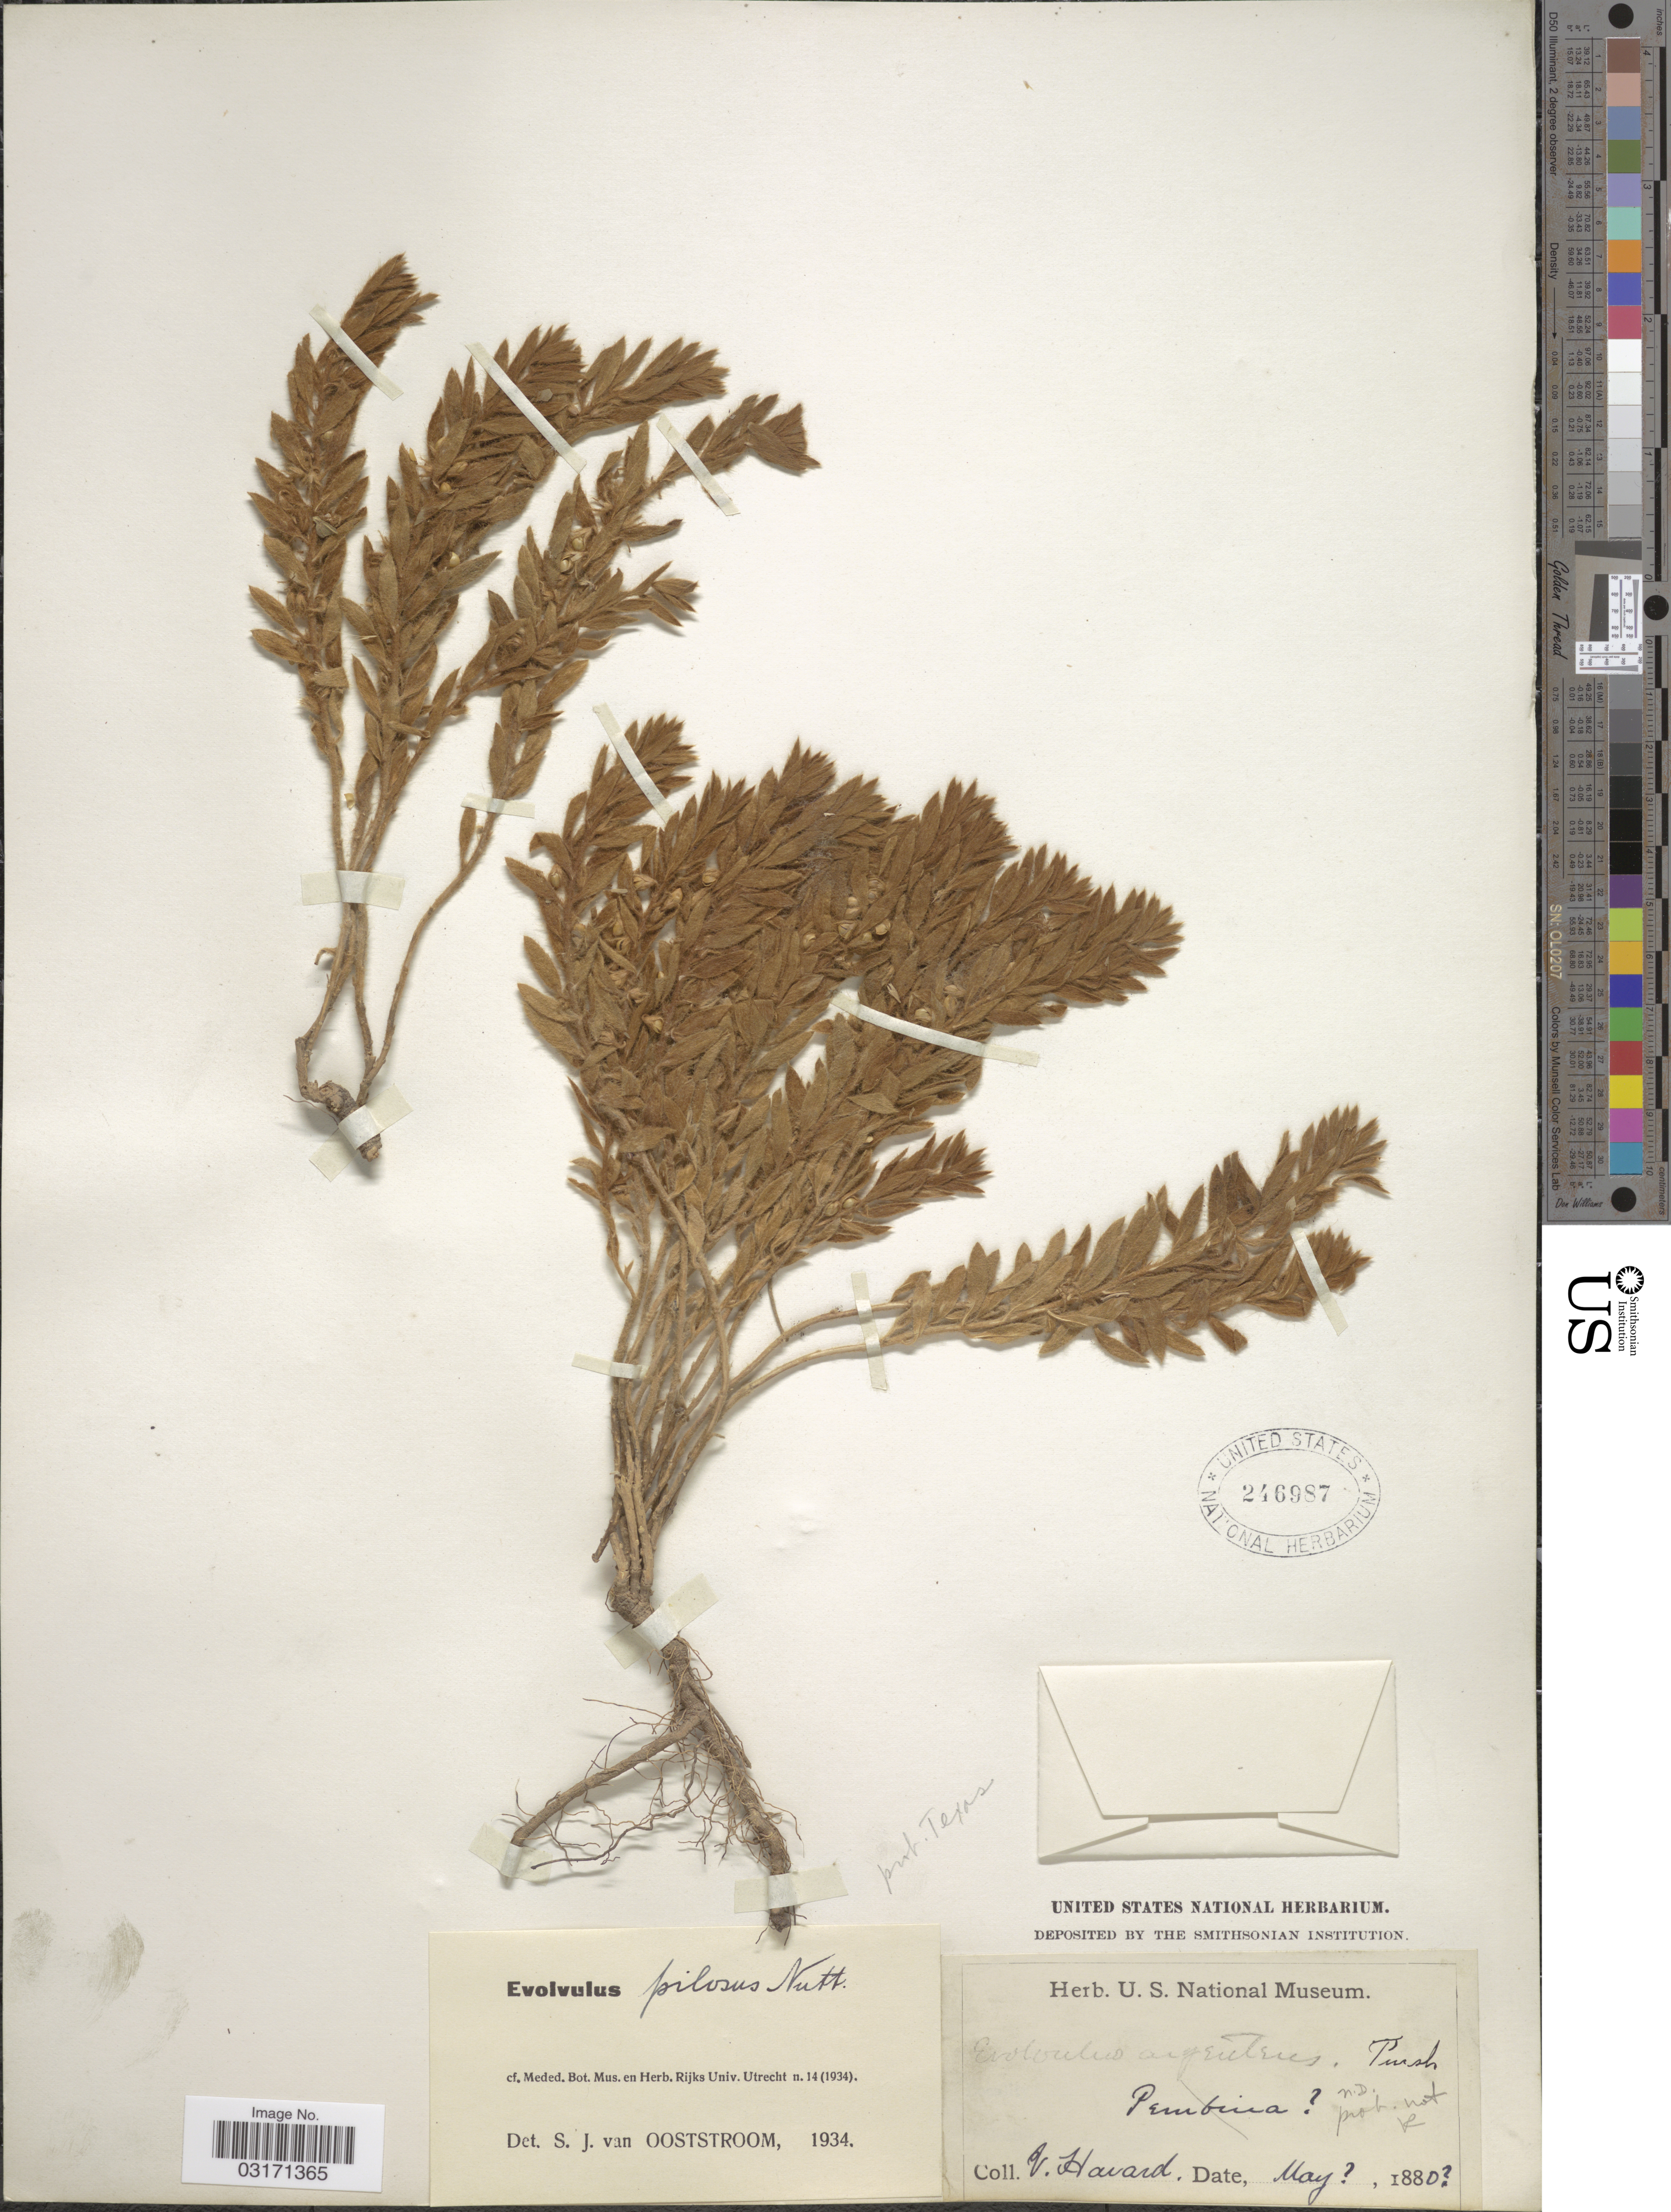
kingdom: Plantae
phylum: Tracheophyta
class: Magnoliopsida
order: Solanales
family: Convolvulaceae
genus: Evolvulus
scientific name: Evolvulus pilosus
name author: Roxb.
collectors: V. Havard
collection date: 1880-05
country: United States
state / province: Texas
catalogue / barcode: US 246987